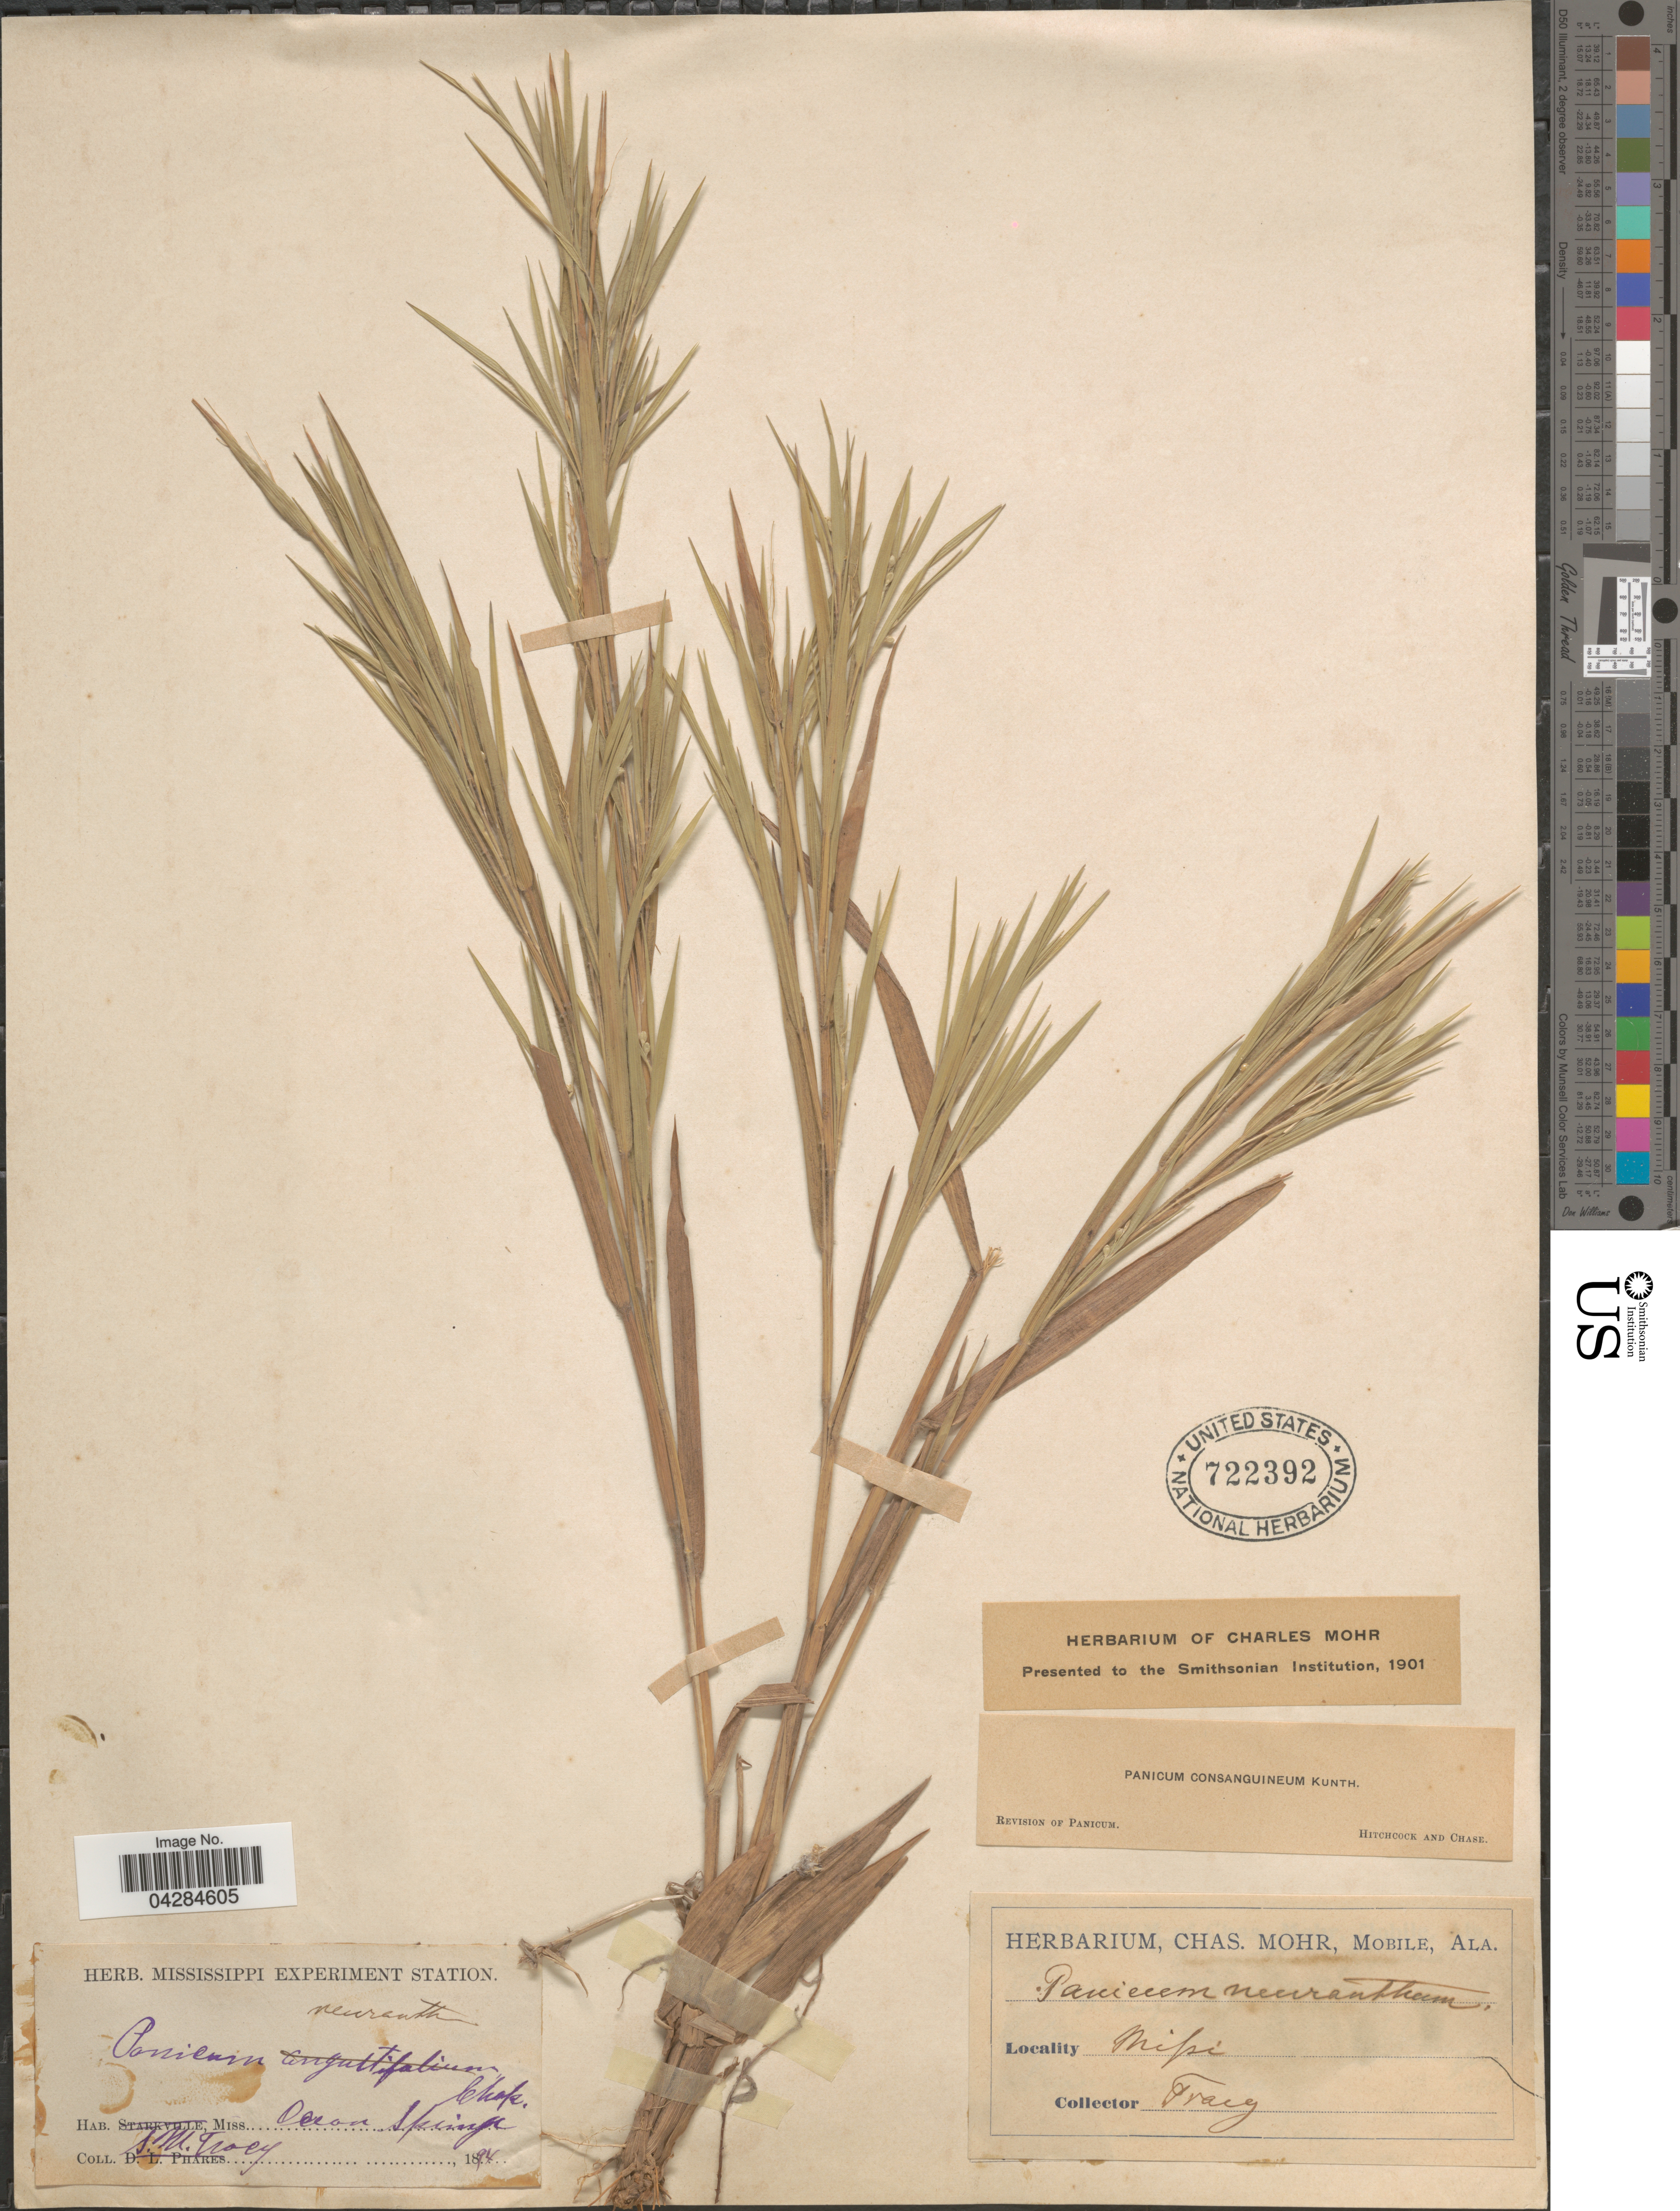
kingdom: Plantae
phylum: Tracheophyta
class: Liliopsida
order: Poales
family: Poaceae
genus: Dichanthelium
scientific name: Dichanthelium ovale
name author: (Elliott) Gould & C.A. Clark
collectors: S. M. Tracy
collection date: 1894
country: United States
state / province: Mississippi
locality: Ocean Springs.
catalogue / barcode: US 722392